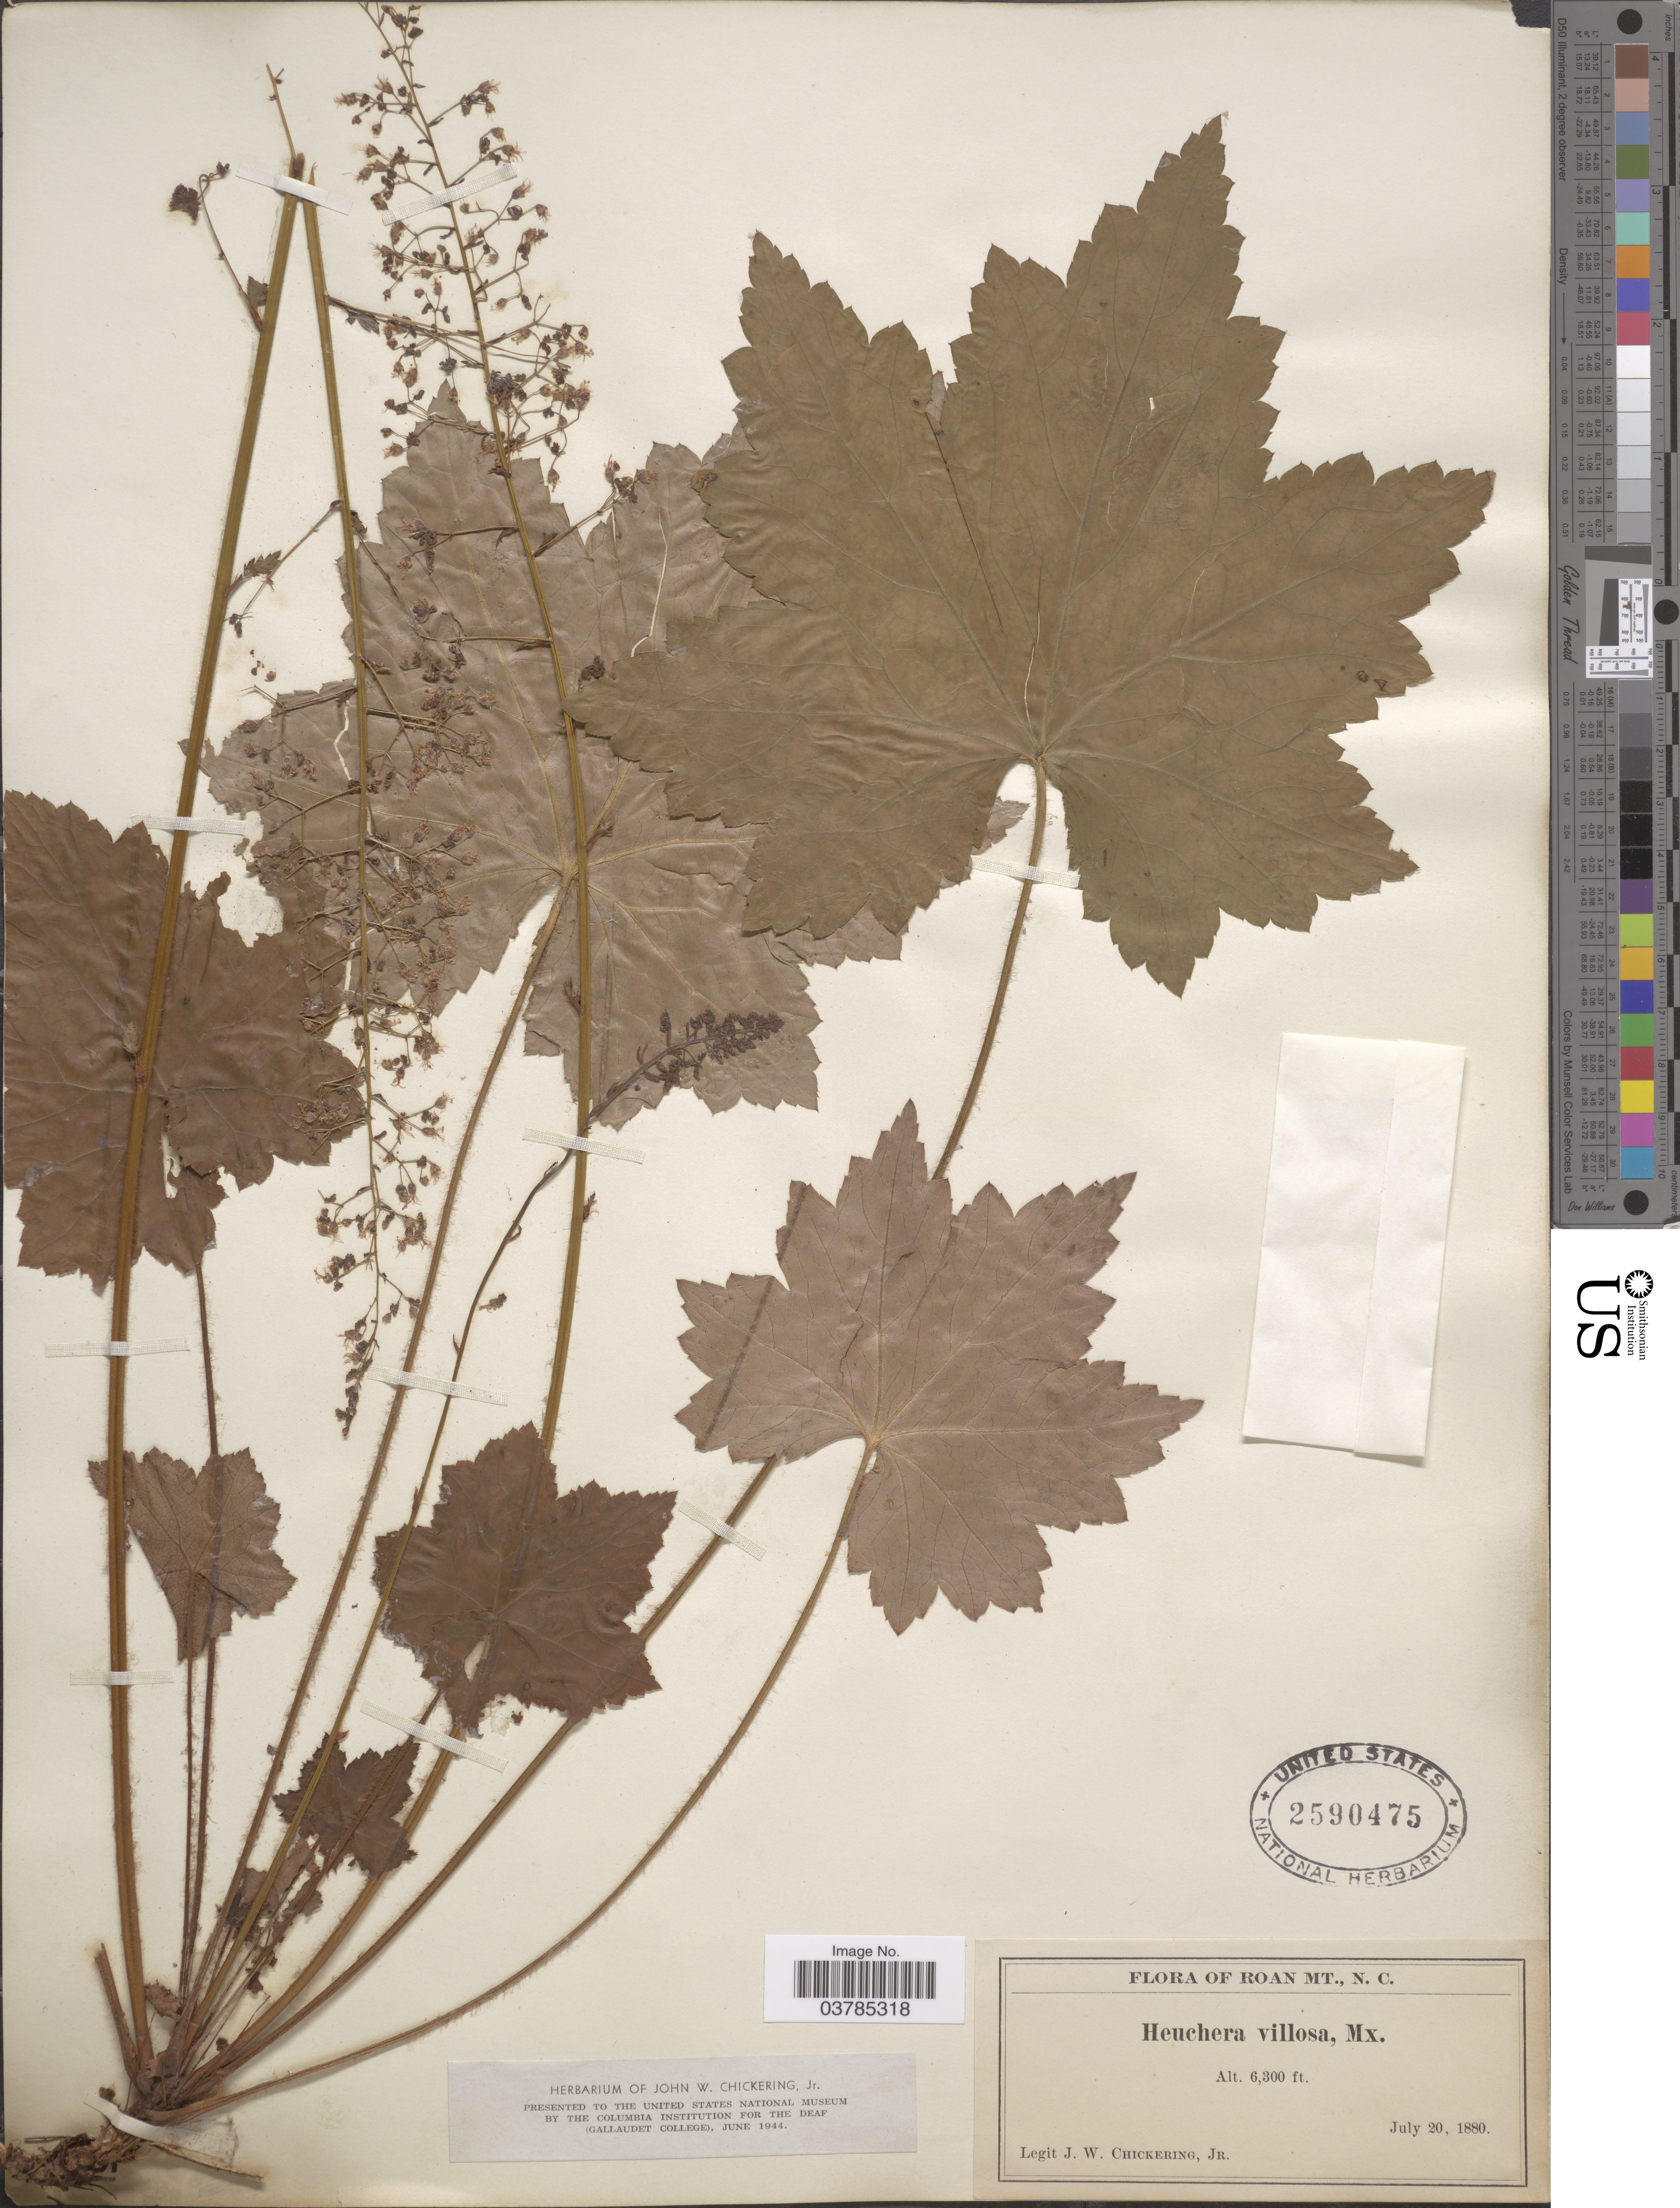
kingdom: Plantae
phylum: Tracheophyta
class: Magnoliopsida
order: Saxifragales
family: Saxifragaceae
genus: Heuchera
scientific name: Heuchera villosa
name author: Michx.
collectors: J. W. Chickering Jr.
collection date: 1880-07-20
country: United States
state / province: North Carolina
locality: Roan Mt.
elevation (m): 1920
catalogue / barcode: US 2590475